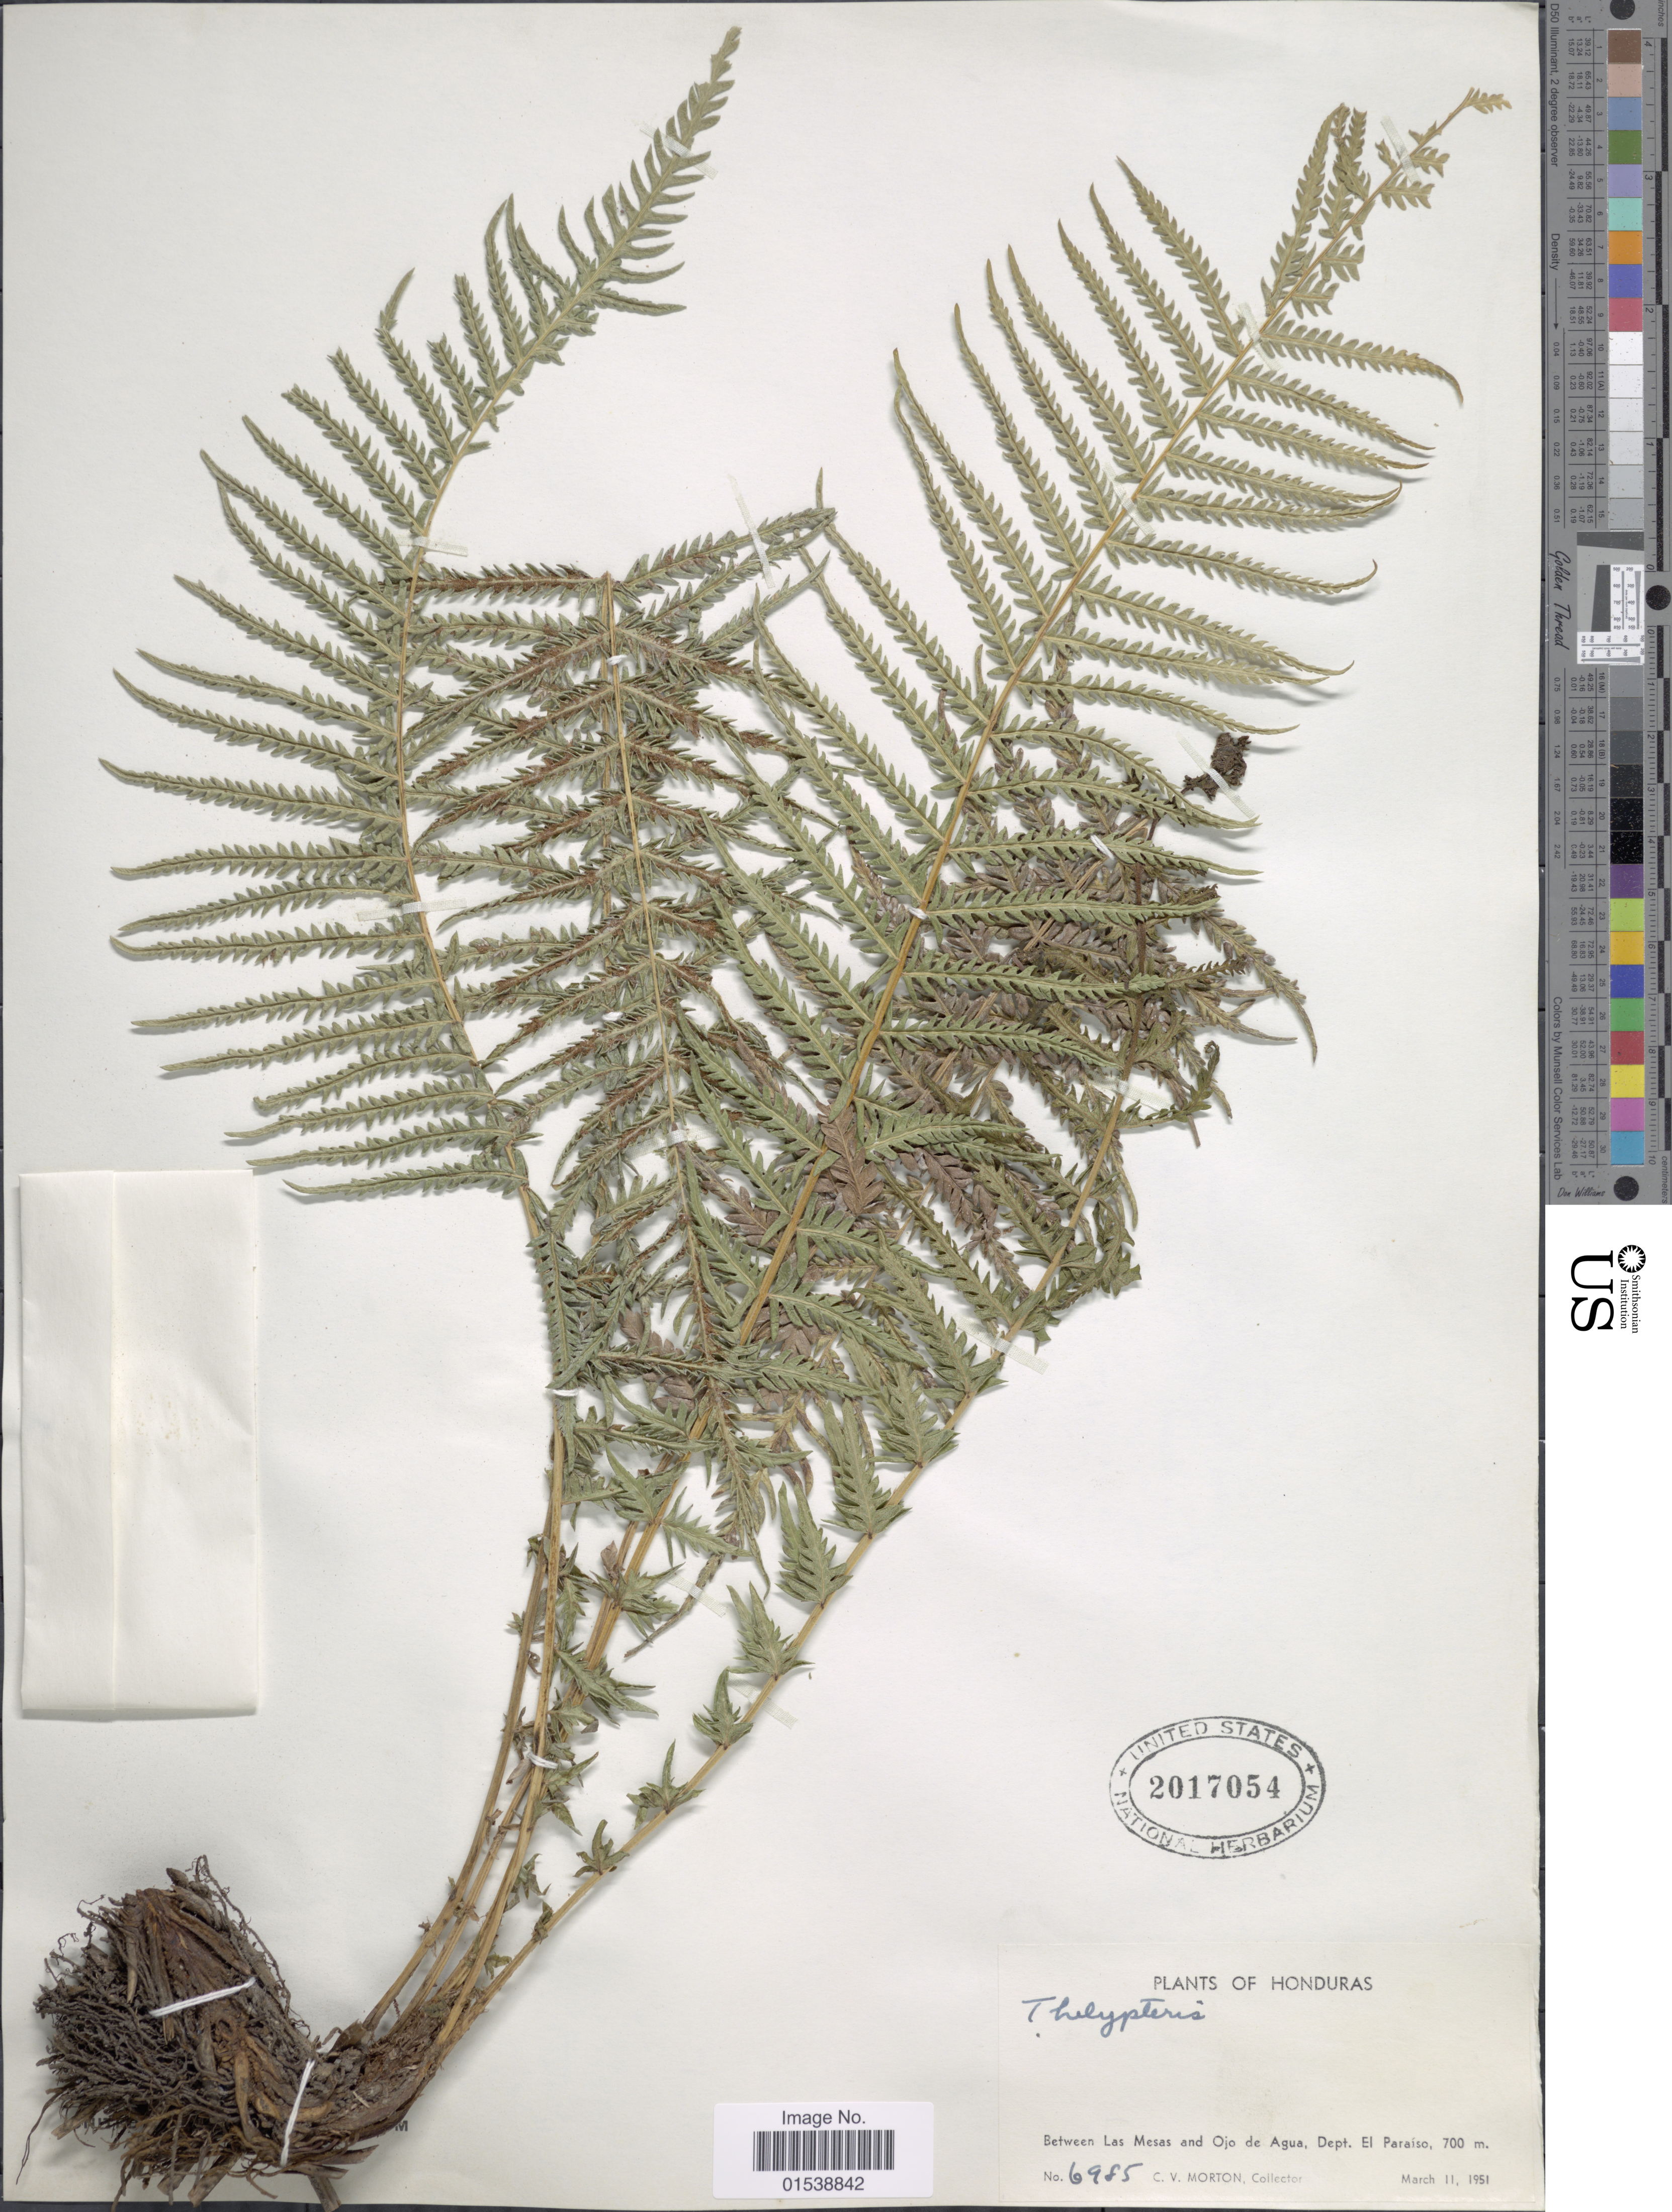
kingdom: Plantae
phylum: Tracheophyta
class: Polypodiopsida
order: Polypodiales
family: Thelypteridaceae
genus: Amauropelta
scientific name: Amauropelta resinifera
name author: (Desv.) Pic. Serm.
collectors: C. V. Morton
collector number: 6985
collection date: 1951-03-11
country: Honduras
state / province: El Paraíso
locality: Between Las Mesas and Ojo de Agua, Dept. El Paraiso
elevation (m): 700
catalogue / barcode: US 2017054